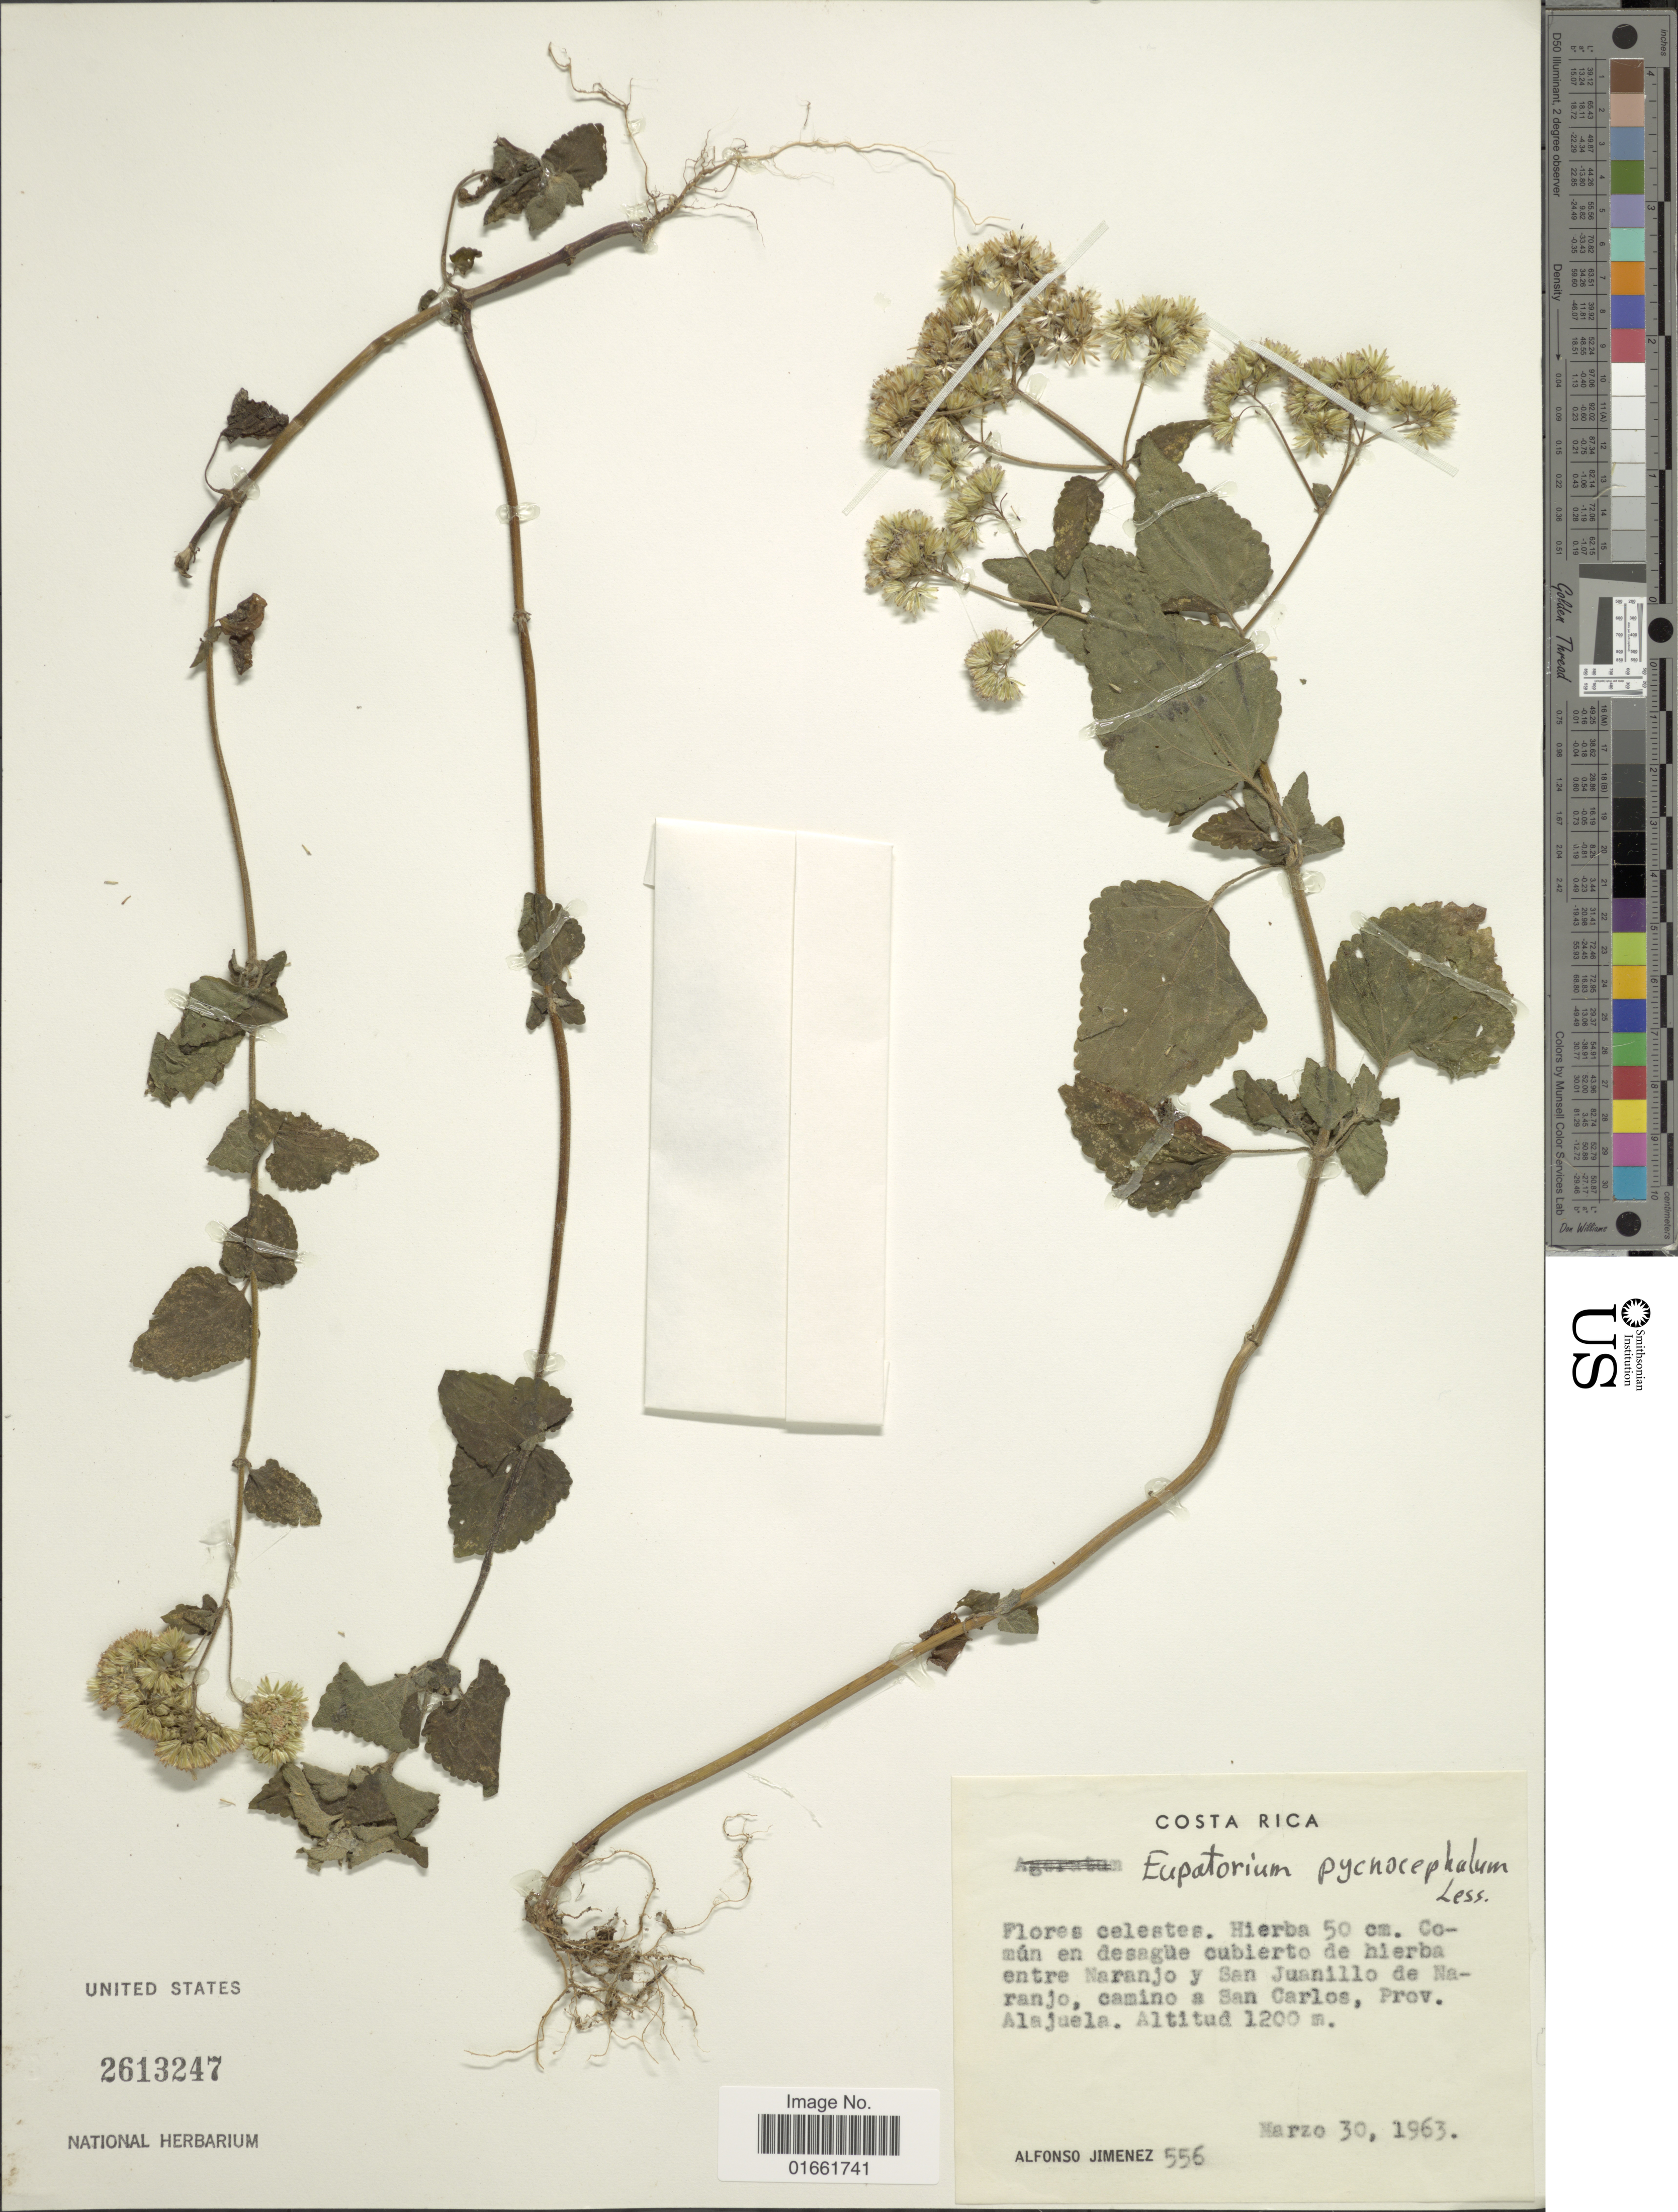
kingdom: Plantae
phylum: Tracheophyta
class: Magnoliopsida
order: Asterales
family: Asteraceae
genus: Fleischmannia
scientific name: Fleischmannia pratensis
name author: (Klatt) R.M. King & H. Rob.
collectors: A. Jimenez M.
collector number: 556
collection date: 1963-03-30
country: Costa Rica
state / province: Alajuela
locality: Común en desagüe cubierto de hierba entre Naranjo y San Juanillo de Naranjo, camino a San Carlos, Prov. Alajuela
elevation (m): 1200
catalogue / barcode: US 2613247